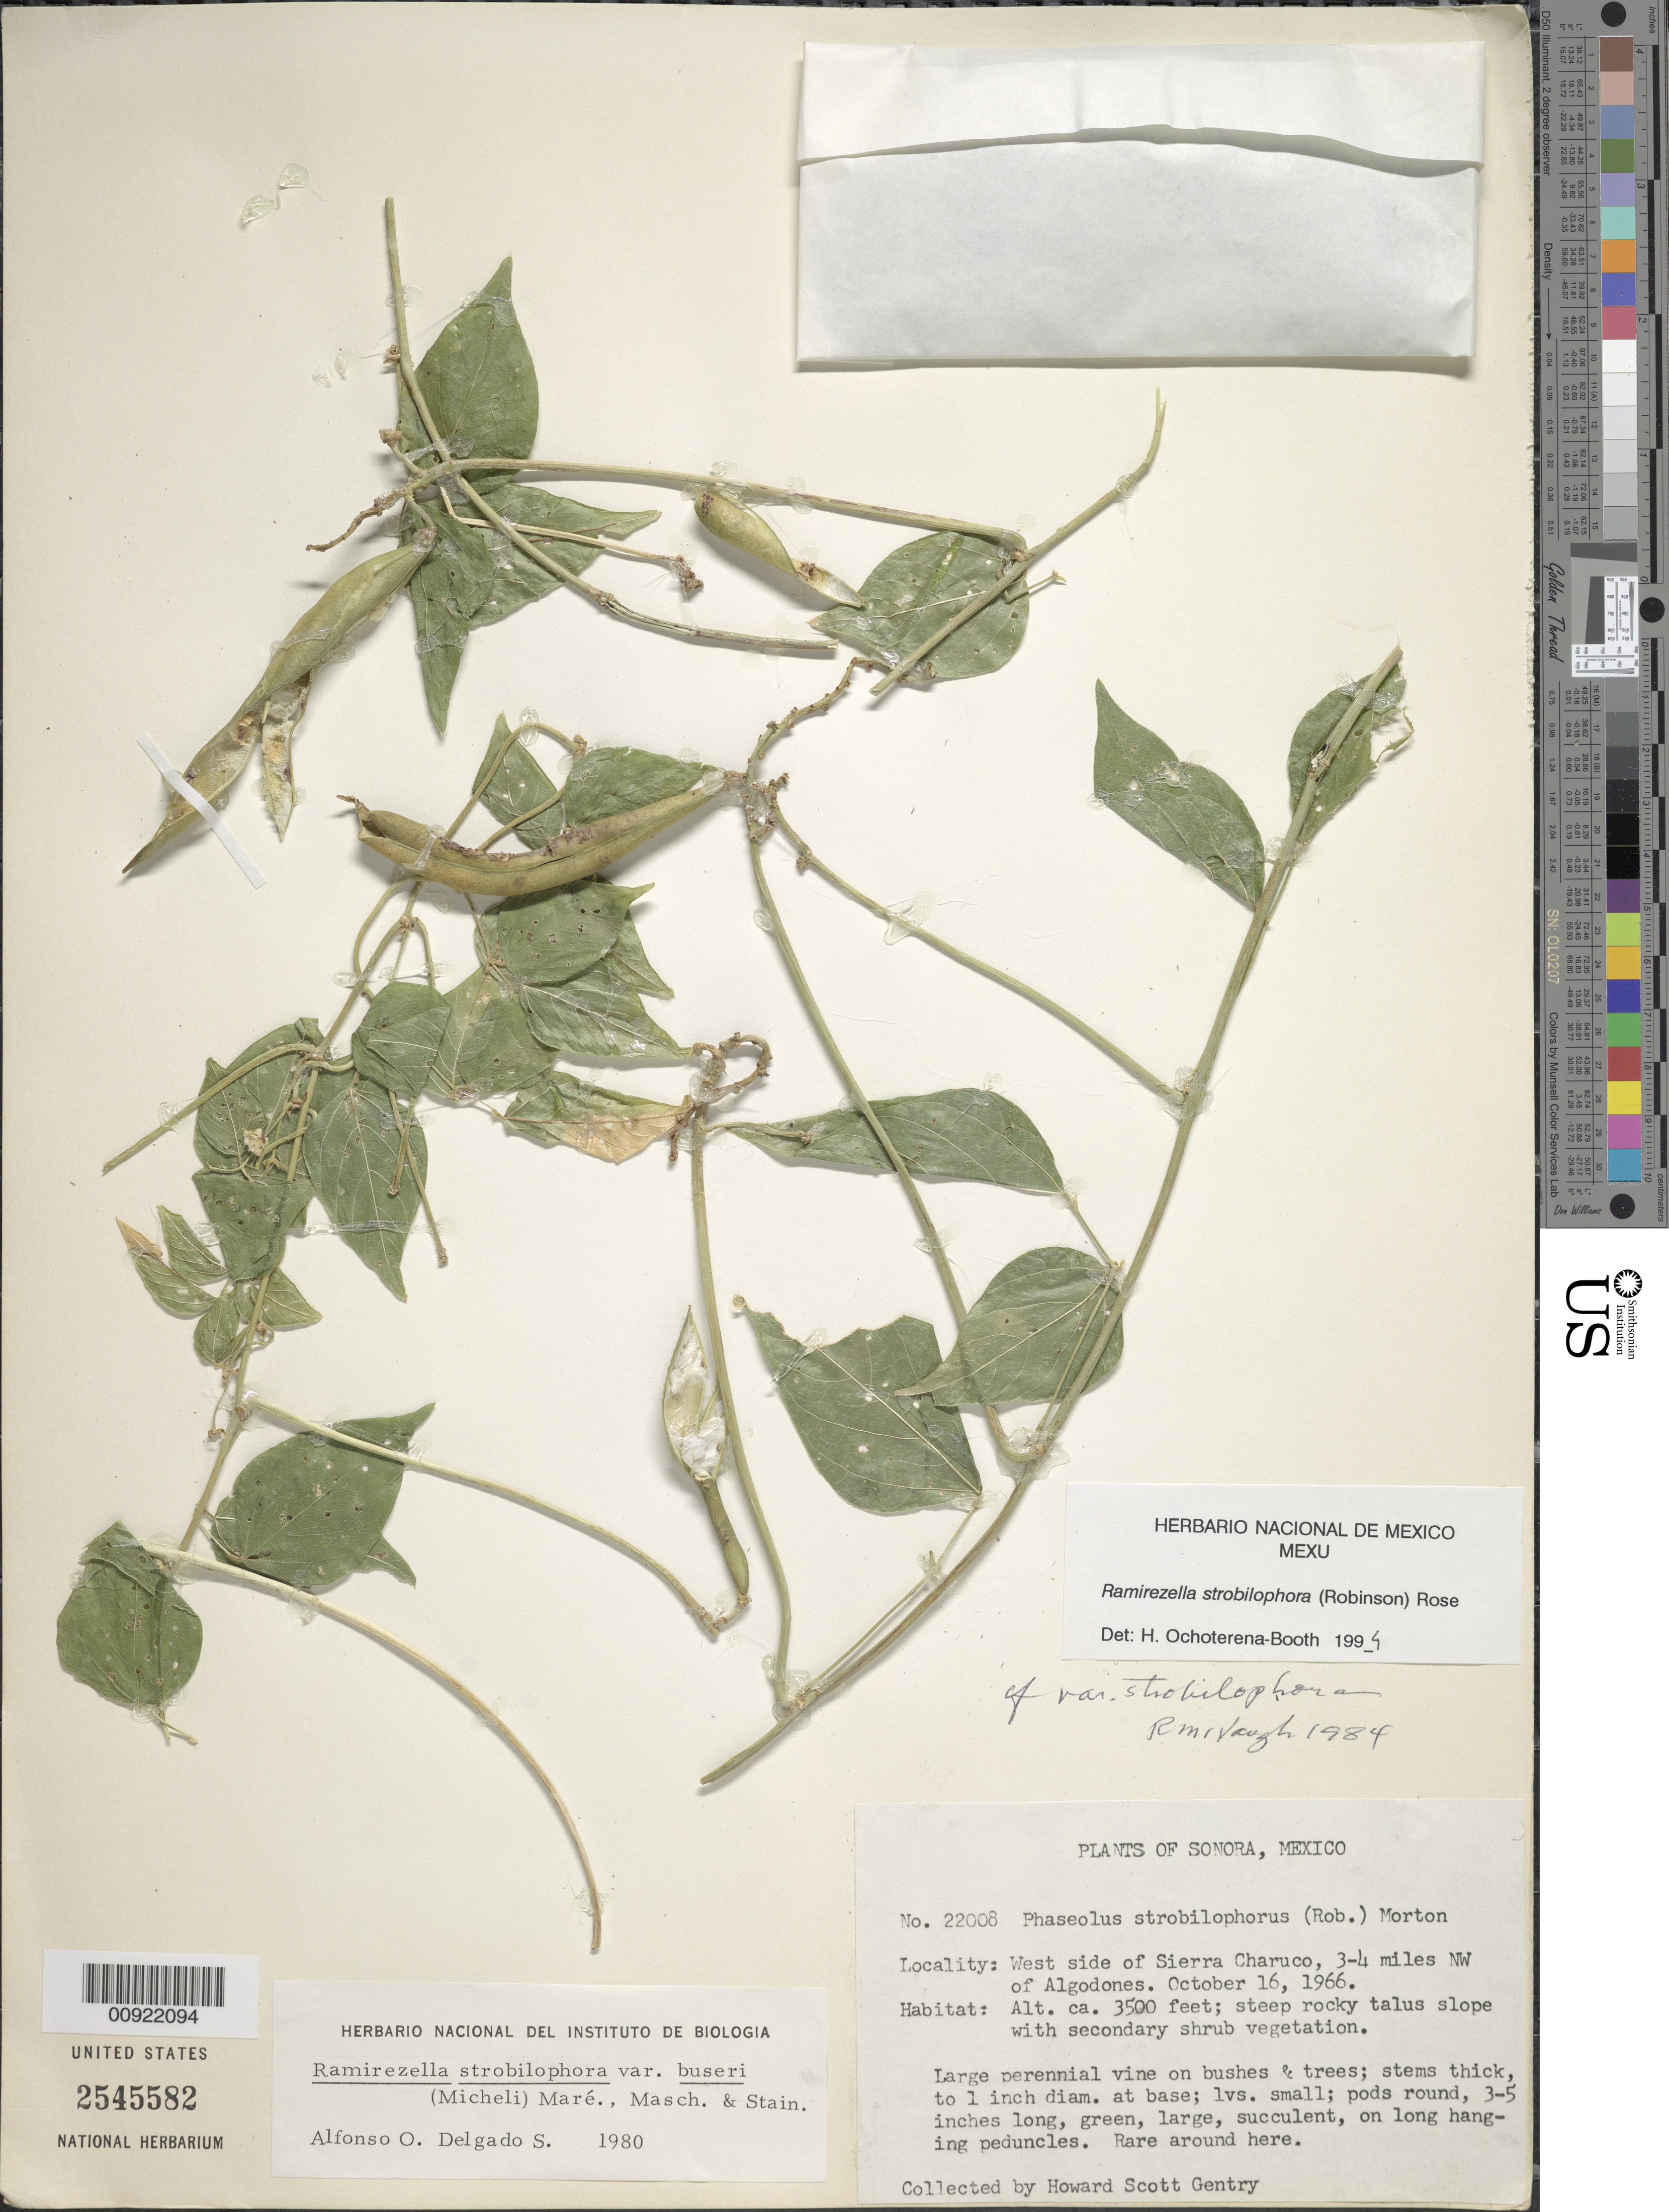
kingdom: Plantae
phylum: Tracheophyta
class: Magnoliopsida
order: Fabales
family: Fabaceae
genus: Ramirezella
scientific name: Ramirezella strobilophora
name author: (B.L. Rob.) Rose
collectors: H. S. Gentry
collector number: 22008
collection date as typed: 16 Oct 1966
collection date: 1966-10-16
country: Mexico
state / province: Sonora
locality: West of Sierra Charuco, 3-4 miles NW of Algodones.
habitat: Steep rocky talus slope with secondary shrub vegetation. Vine on bushes & trees.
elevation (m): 1067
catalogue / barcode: US 2545582